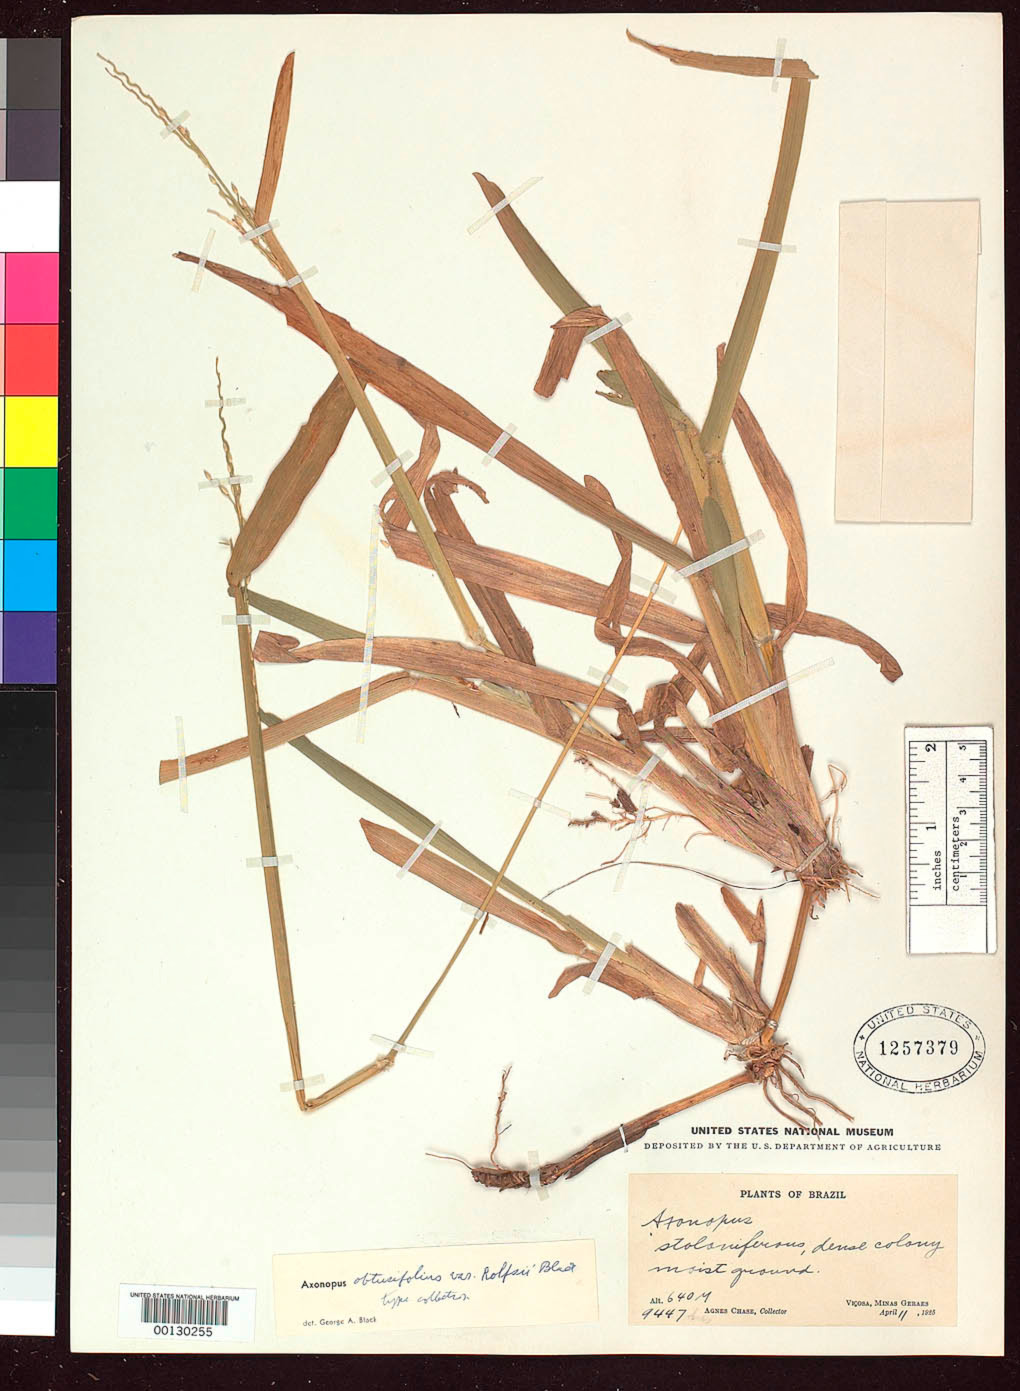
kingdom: Plantae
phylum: Tracheophyta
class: Liliopsida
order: Poales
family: Poaceae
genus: Axonopus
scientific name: Axonopus obtusifolius var. rolfsii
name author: G.A. Black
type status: Holotype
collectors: A. Chase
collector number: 9447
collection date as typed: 11 Apr 1925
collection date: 1925-04-11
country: Brazil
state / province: Minas Gerais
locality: Vicosa.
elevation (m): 640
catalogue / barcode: US 1257379